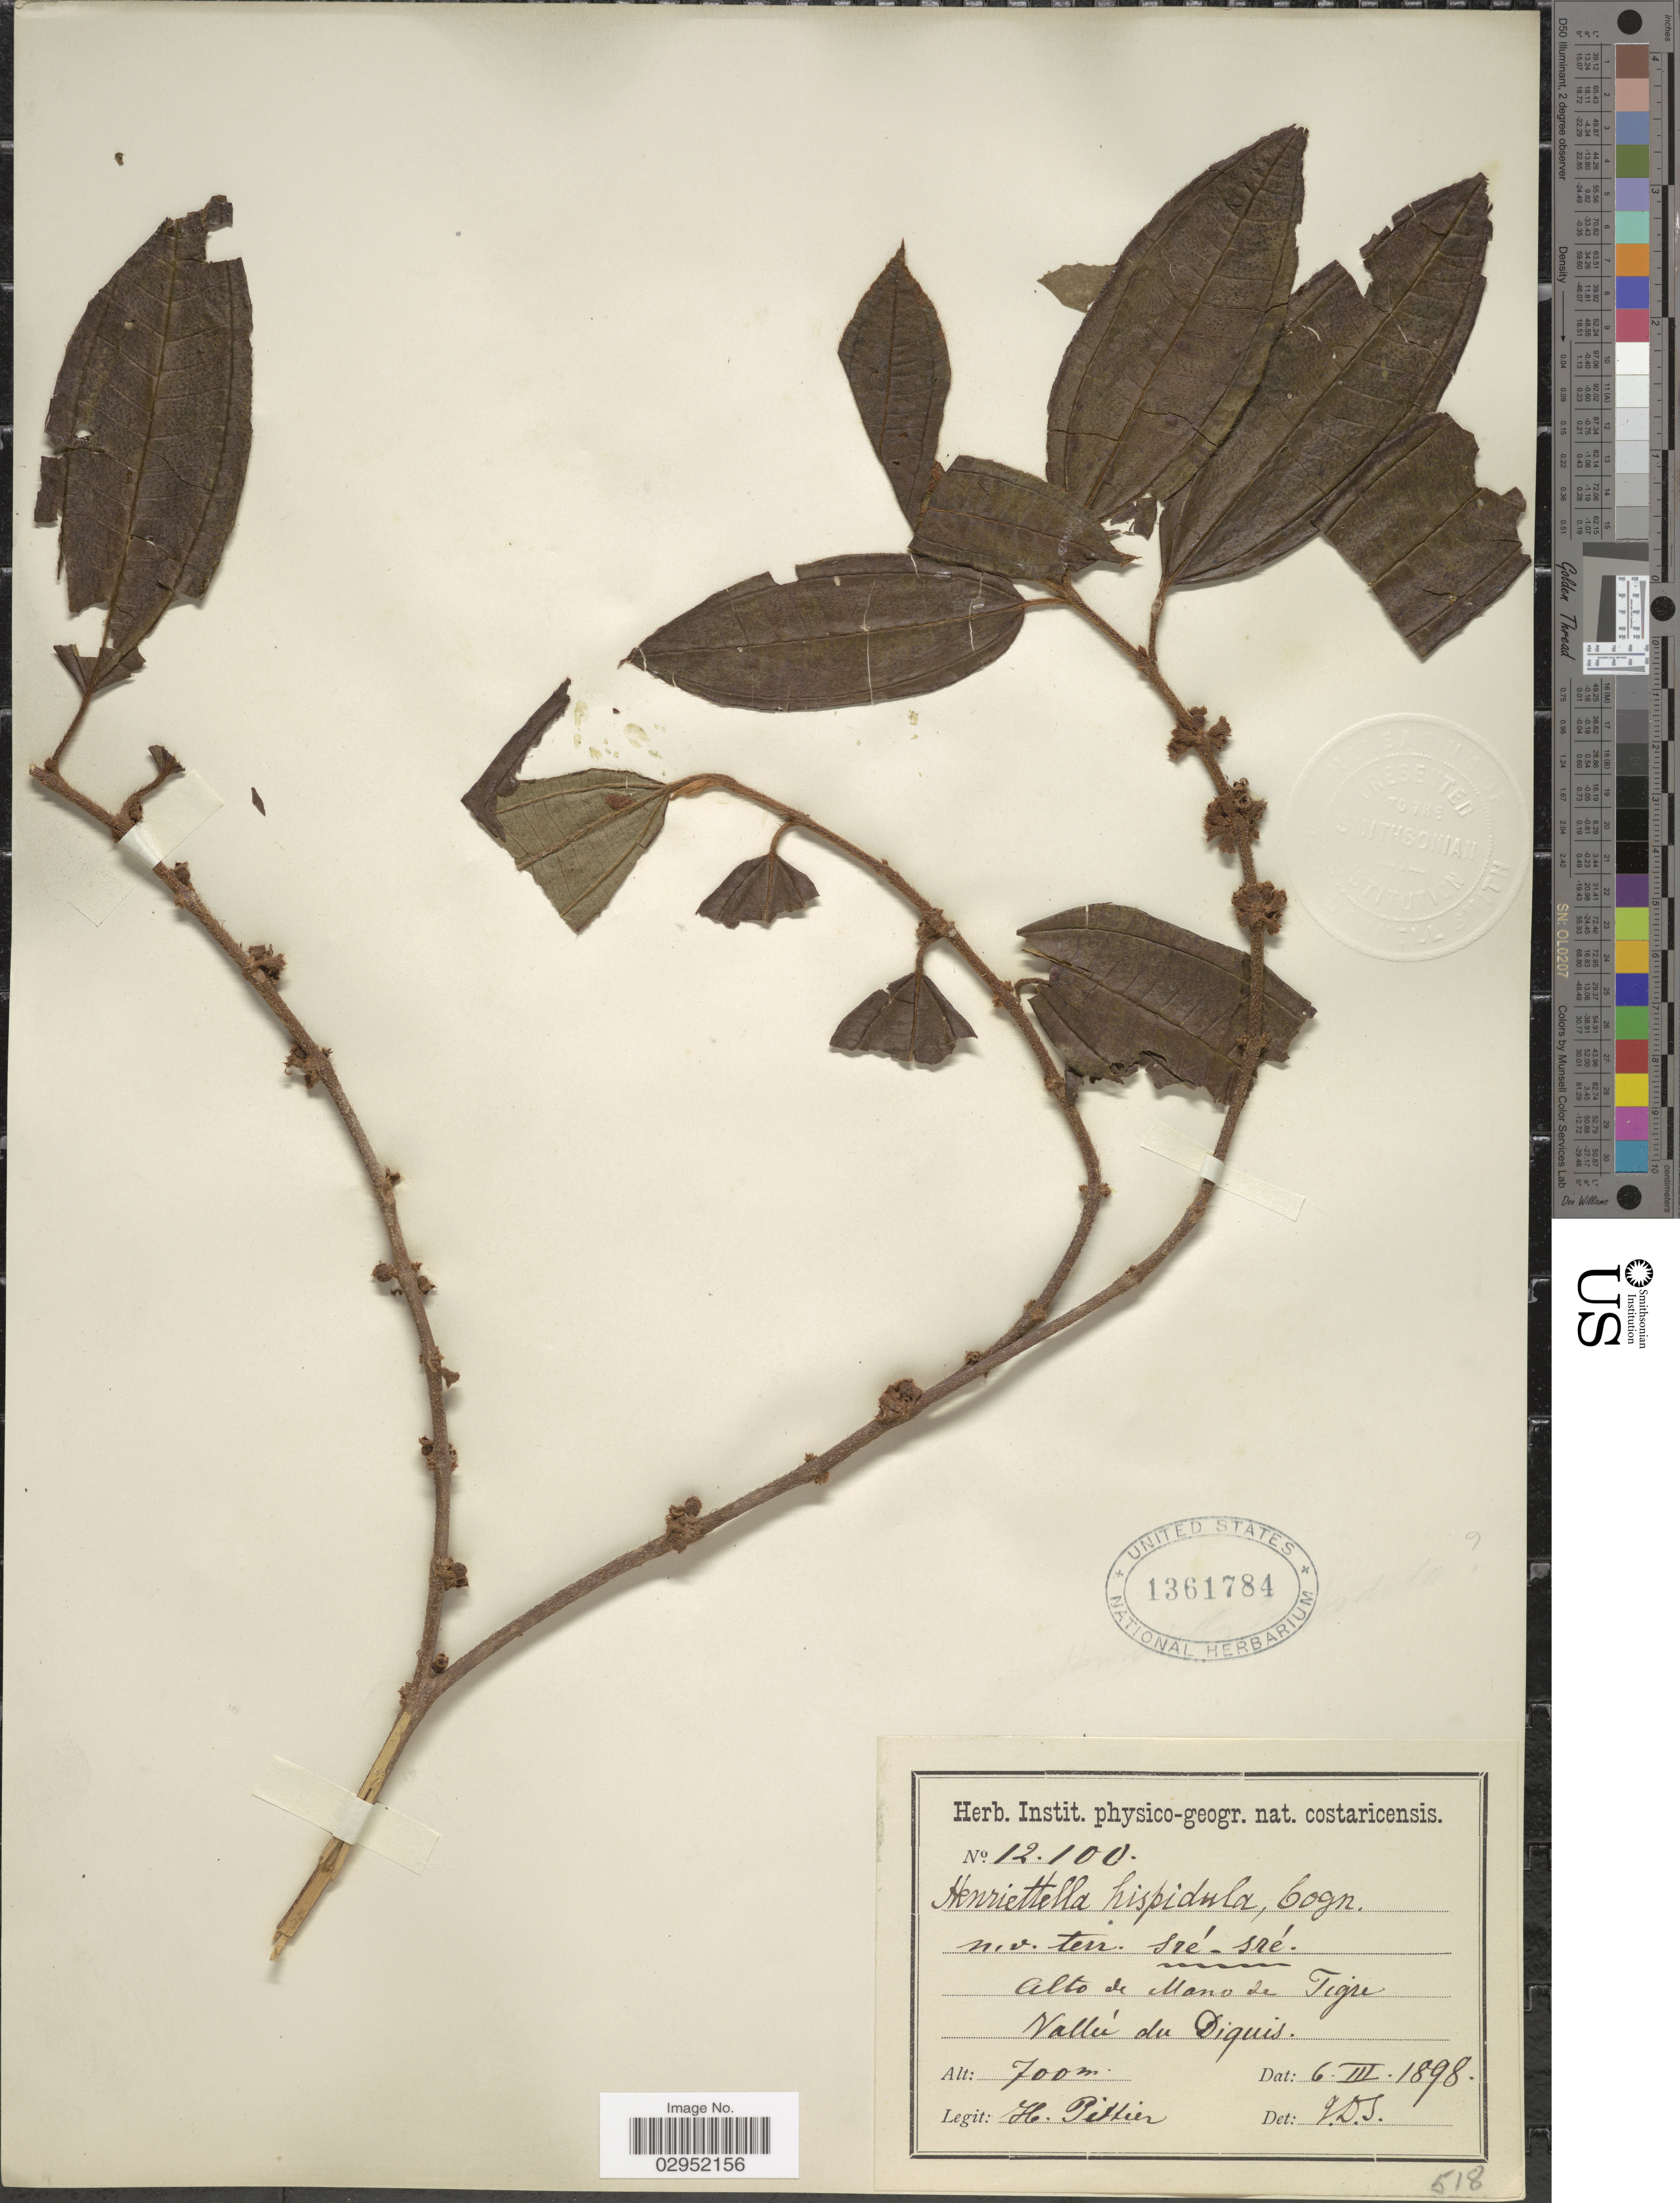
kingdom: Plantae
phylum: Tracheophyta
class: Magnoliopsida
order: Myrtales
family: Melastomataceae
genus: Henriettea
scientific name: Henriettea seemannii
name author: (Naudin) L.O. Williams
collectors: H. F. Pittier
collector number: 12100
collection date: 1898-03-06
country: Costa Rica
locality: Alto de Mano de Tigre. Vallée du Diquis.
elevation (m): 700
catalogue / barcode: US 1361784